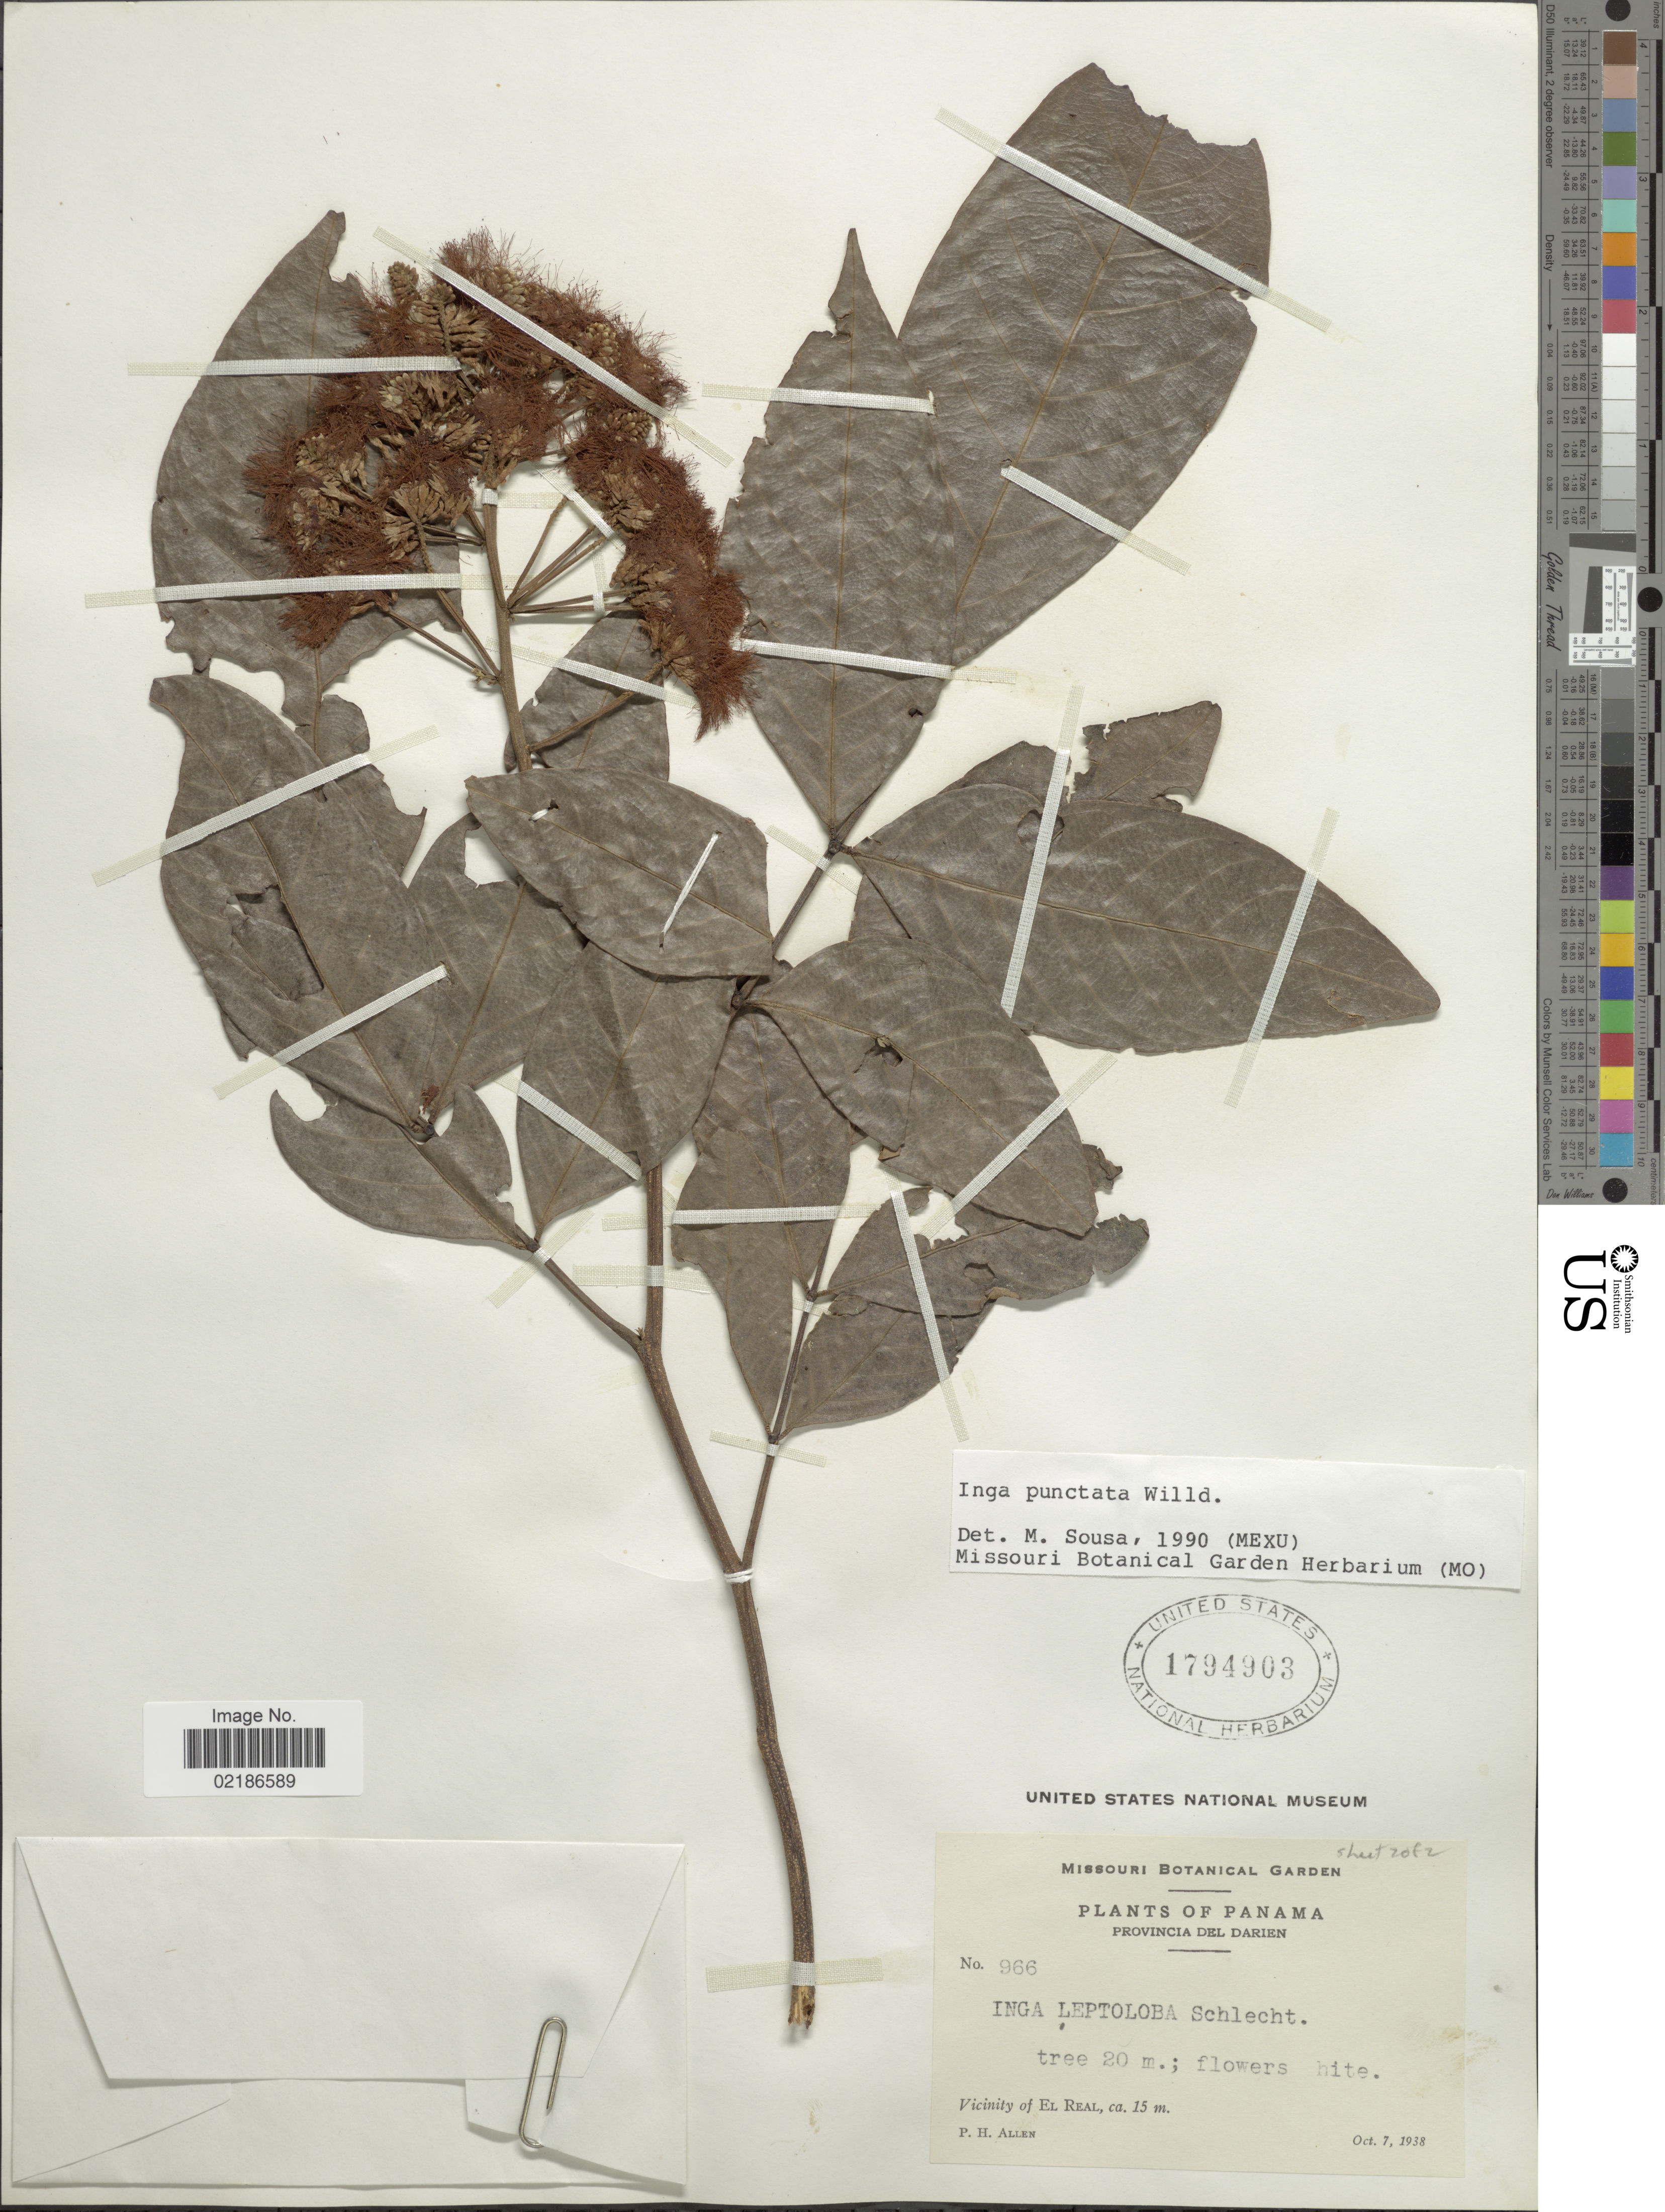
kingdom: Plantae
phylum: Tracheophyta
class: Magnoliopsida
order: Fabales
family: Fabaceae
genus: Inga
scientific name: Inga punctata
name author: Willd.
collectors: P. H. Allen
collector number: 966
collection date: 1938-10-07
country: Panama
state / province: Darién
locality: Vicinity of El Real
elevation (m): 15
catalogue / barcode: US 1794903